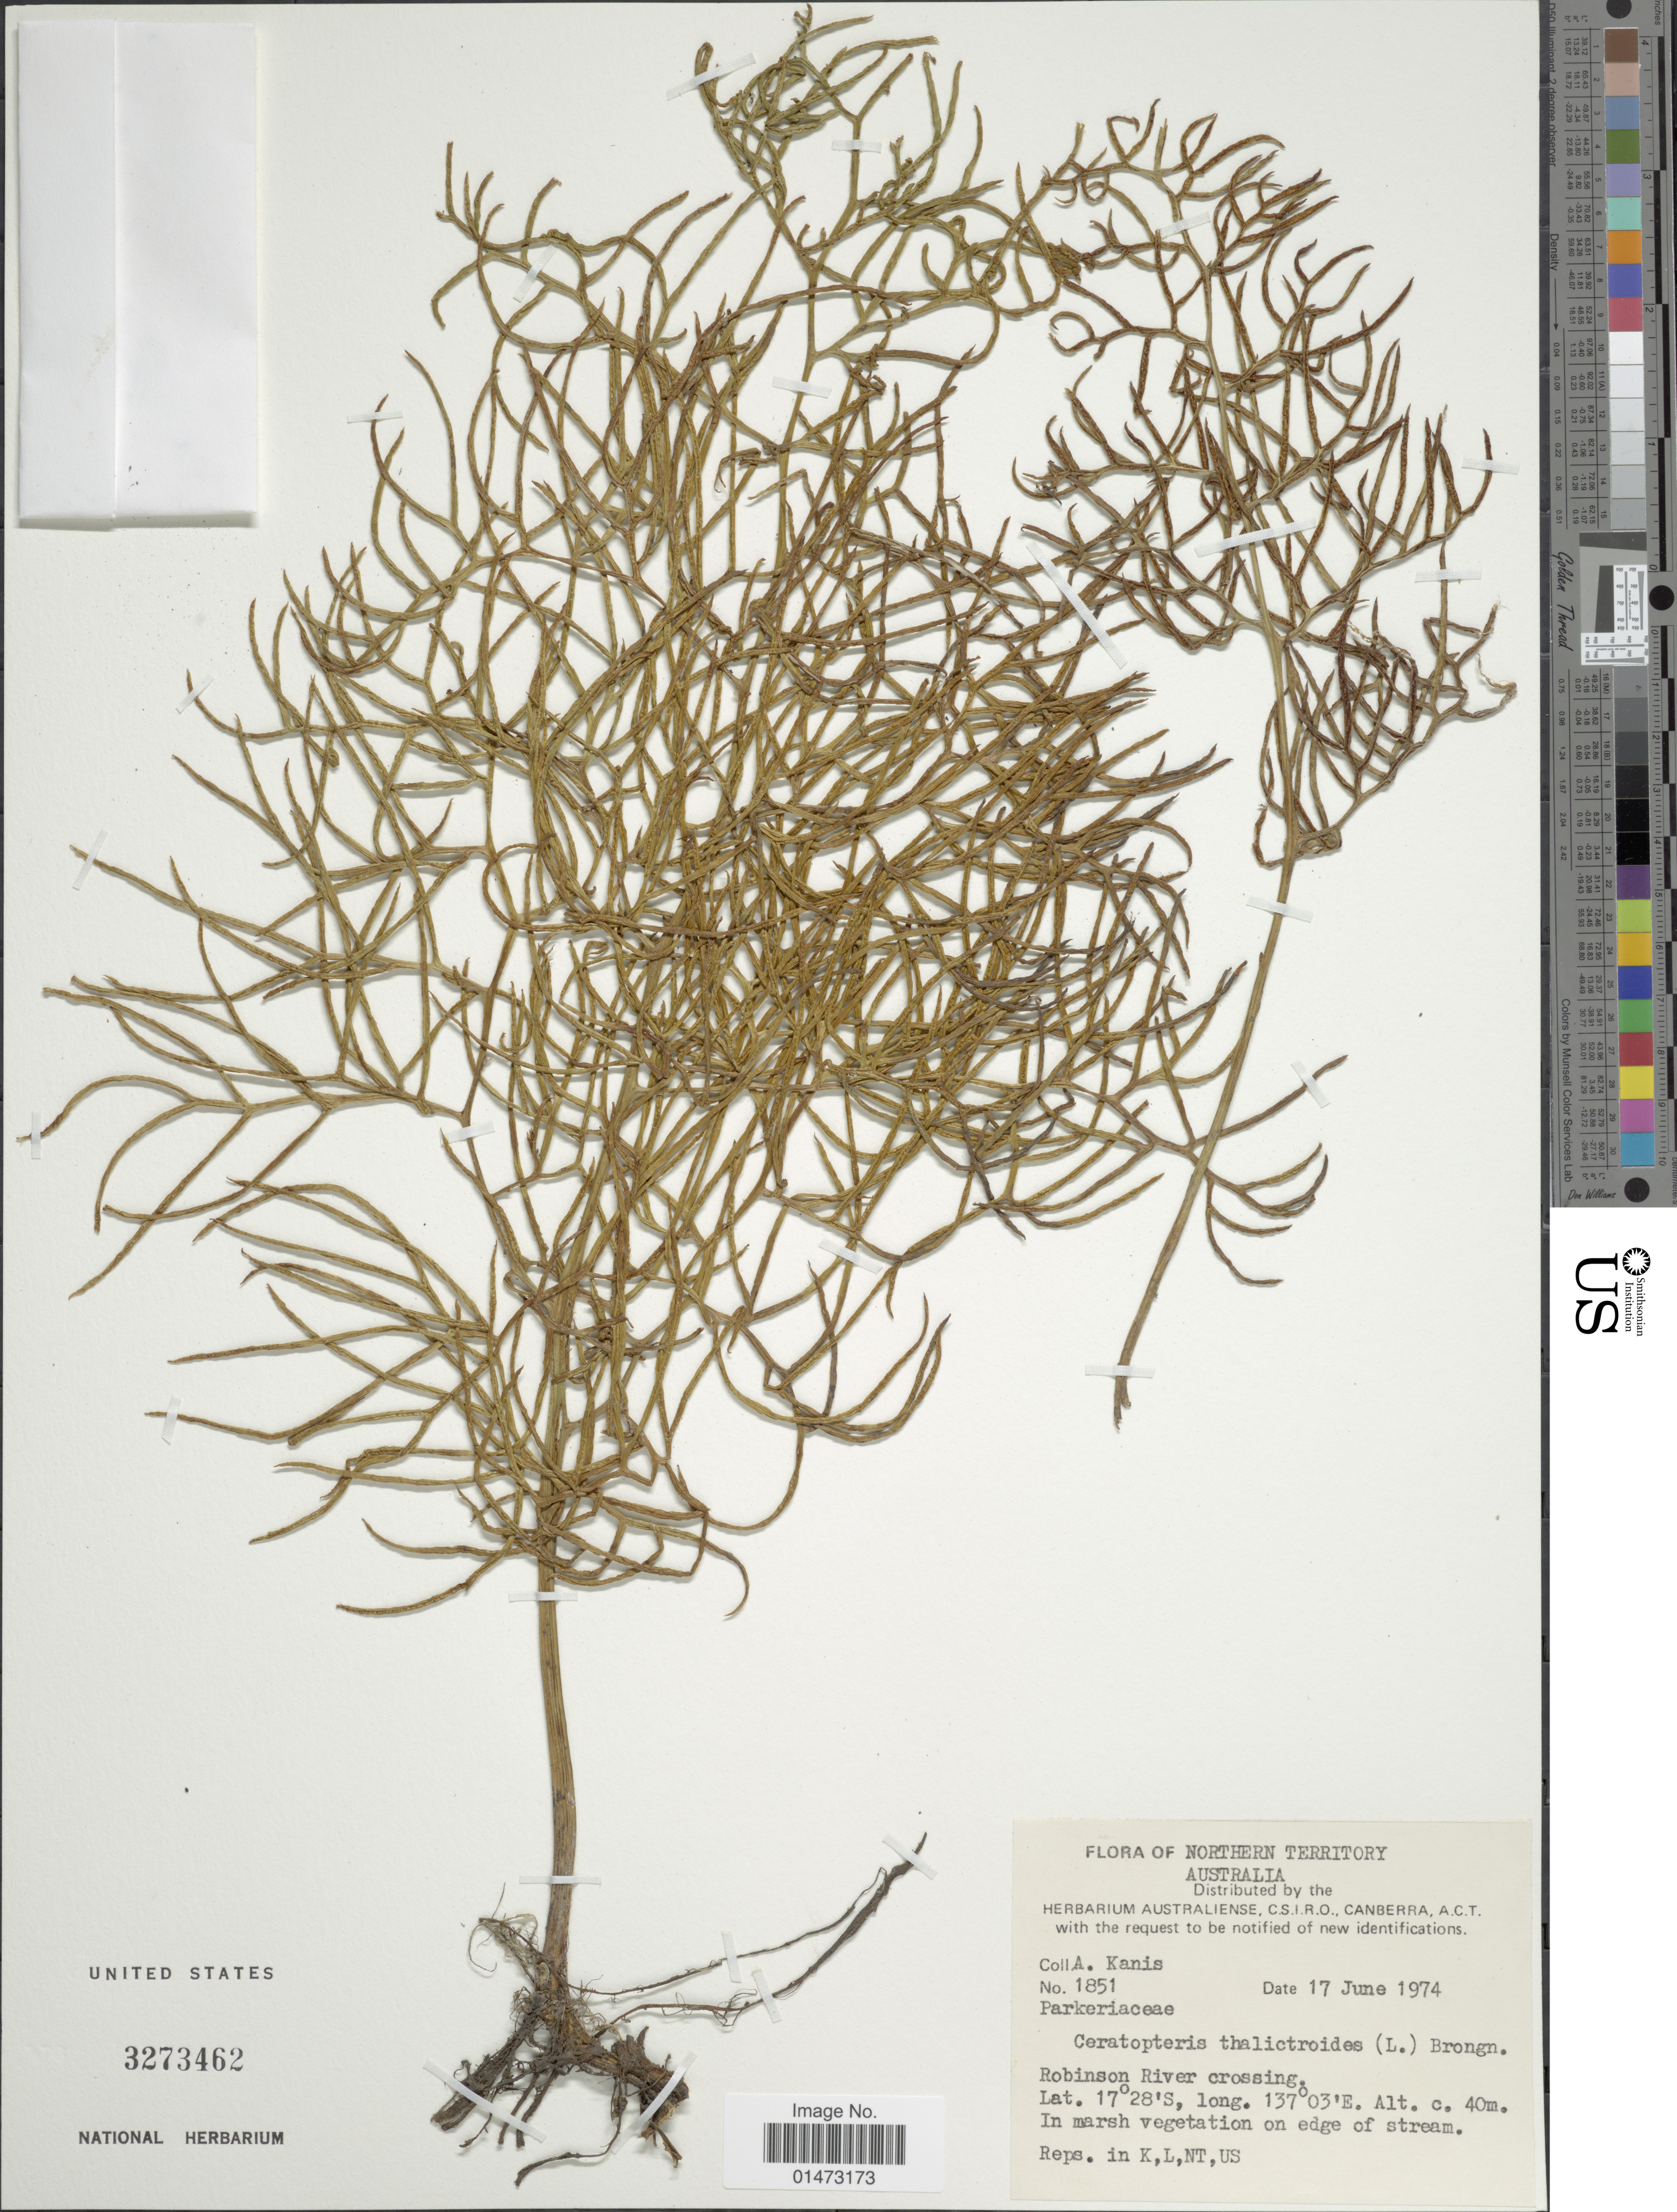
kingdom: Plantae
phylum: Tracheophyta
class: Polypodiopsida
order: Polypodiales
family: Pteridaceae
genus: Ceratopteris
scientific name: Ceratopteris thalictroides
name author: (L.) Brongn.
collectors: A. Kanis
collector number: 1851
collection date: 1974-06-17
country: Australia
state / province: Northern Territory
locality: Robinson River crossing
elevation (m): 40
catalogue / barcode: US 3273462